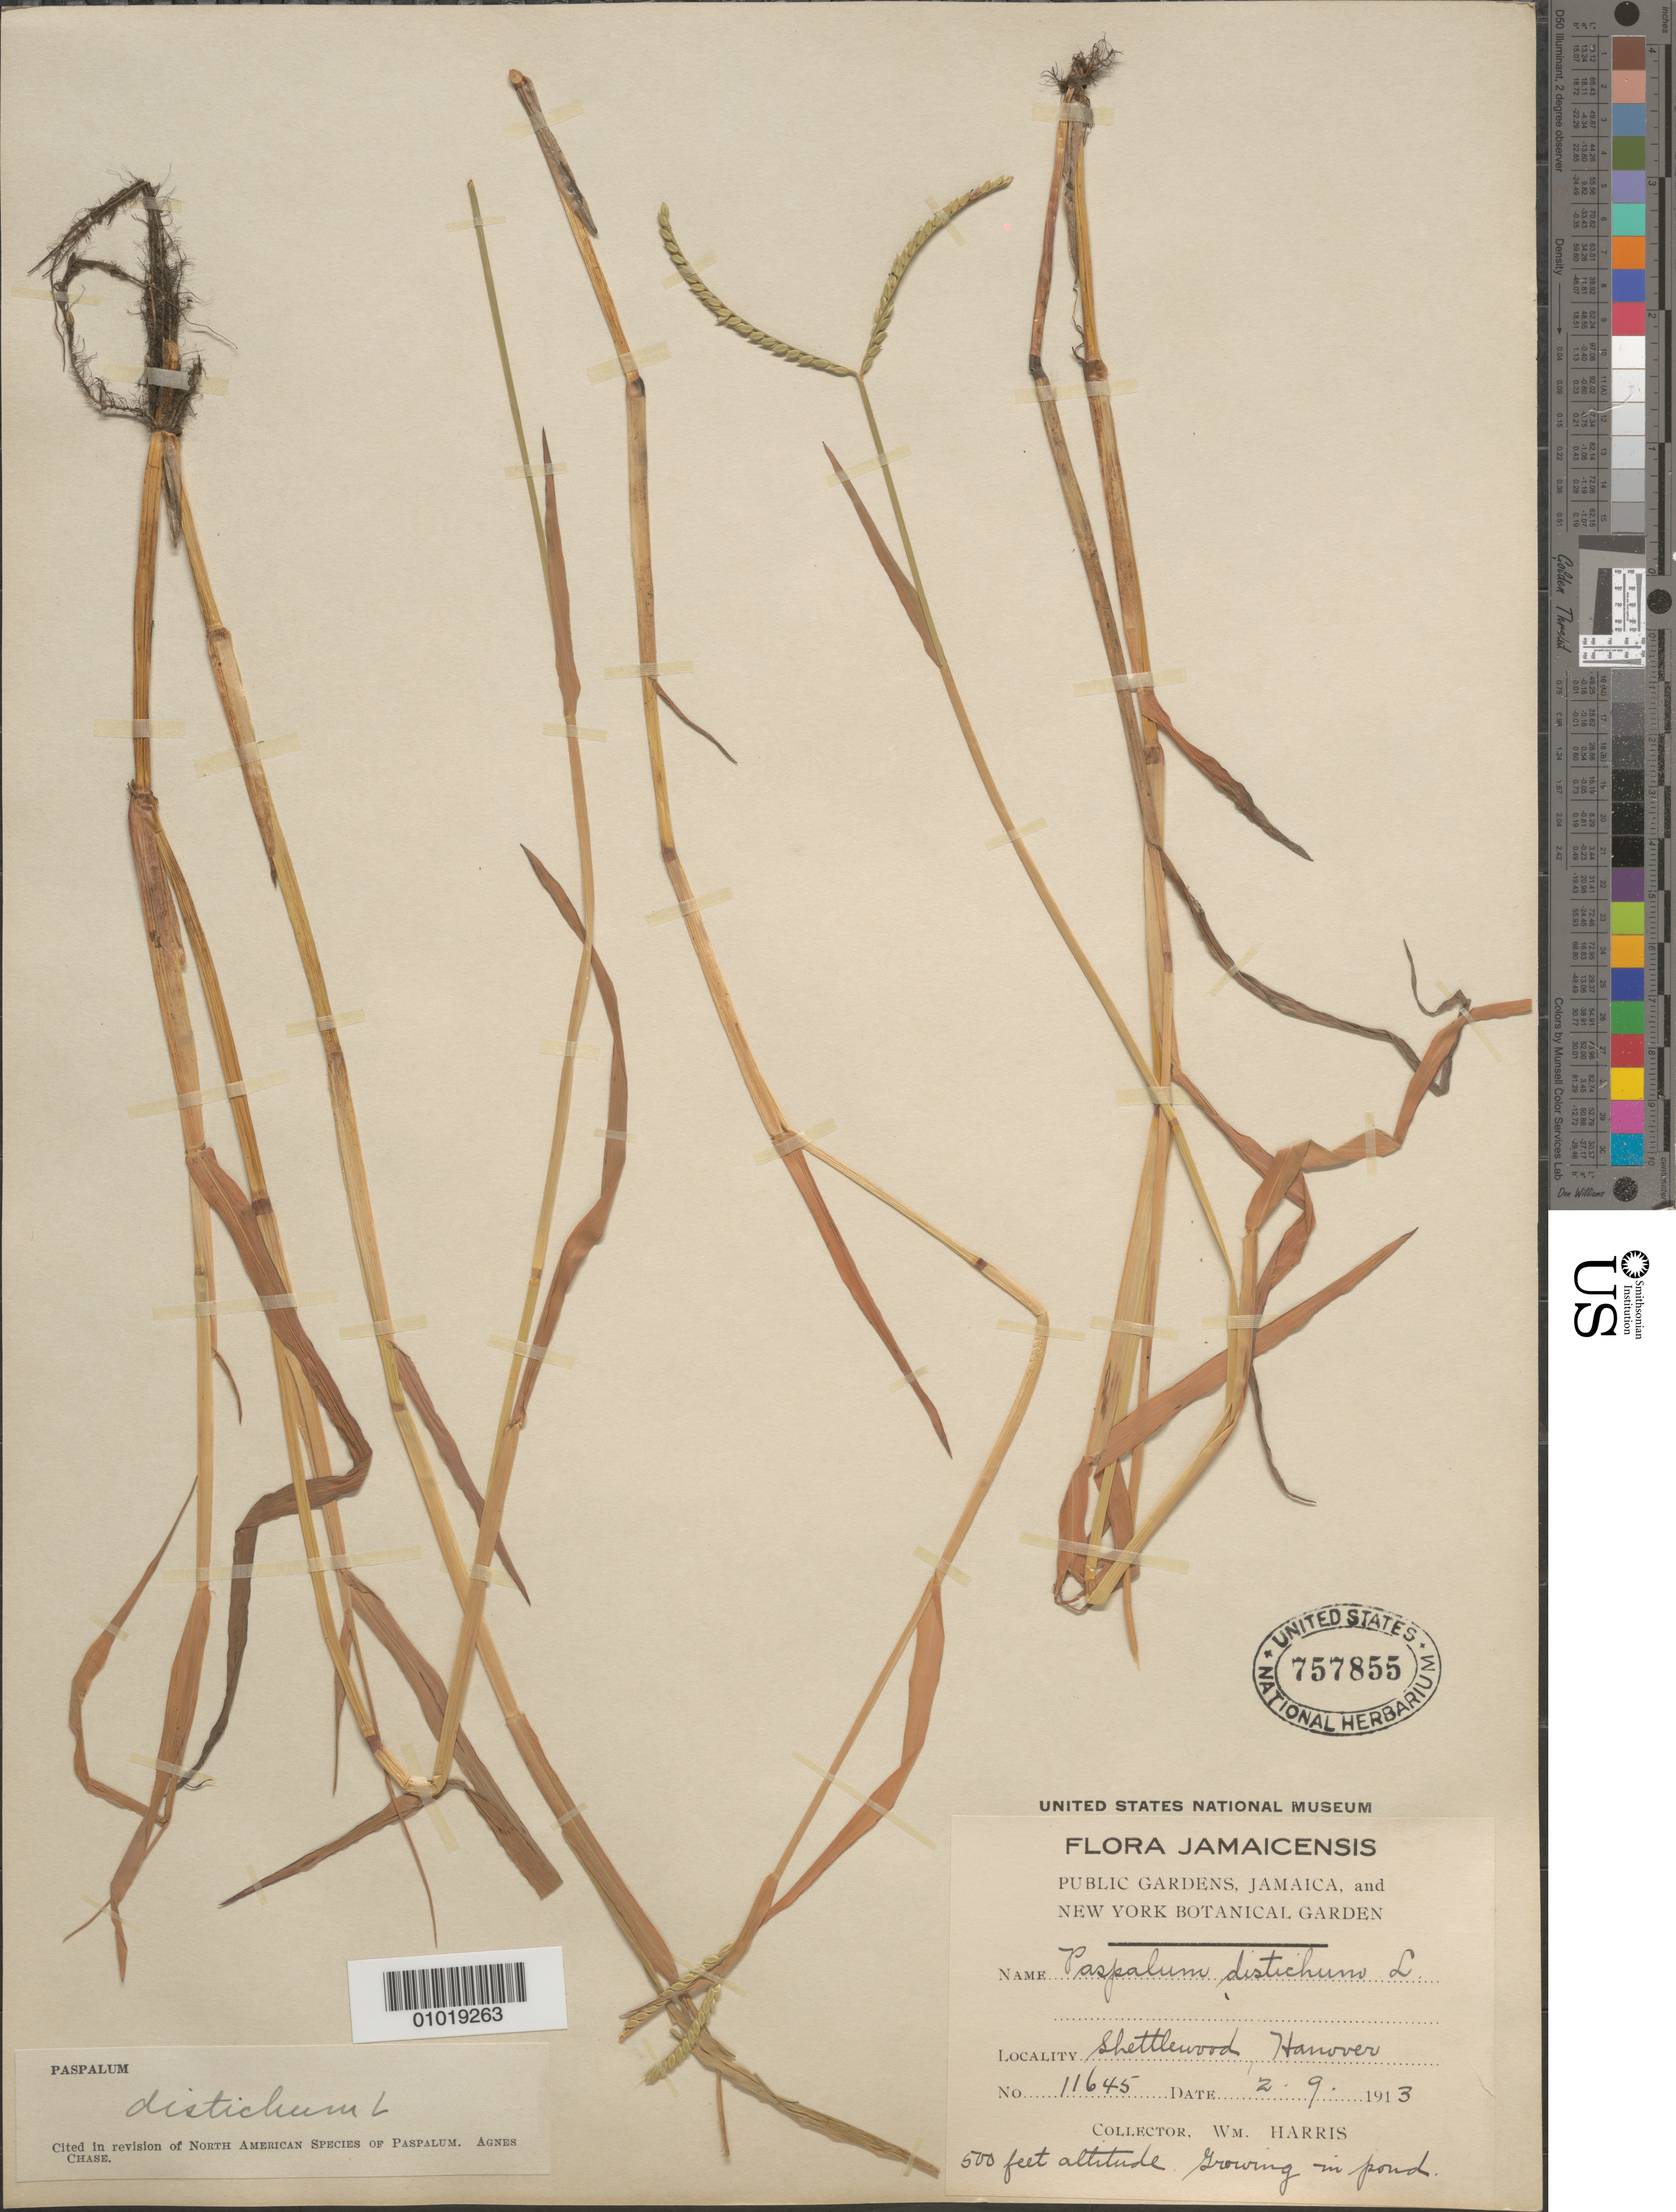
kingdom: Plantae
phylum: Tracheophyta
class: Liliopsida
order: Poales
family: Poaceae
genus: Paspalum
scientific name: Paspalum distichum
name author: L.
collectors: W. H. Harris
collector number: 11645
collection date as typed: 02 Sep 1913 or 09 Feb 1913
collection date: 1913-02-09 or 1913-09-02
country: Jamaica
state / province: Hanover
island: Jamaica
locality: Shettlewood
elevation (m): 152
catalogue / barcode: US 757855